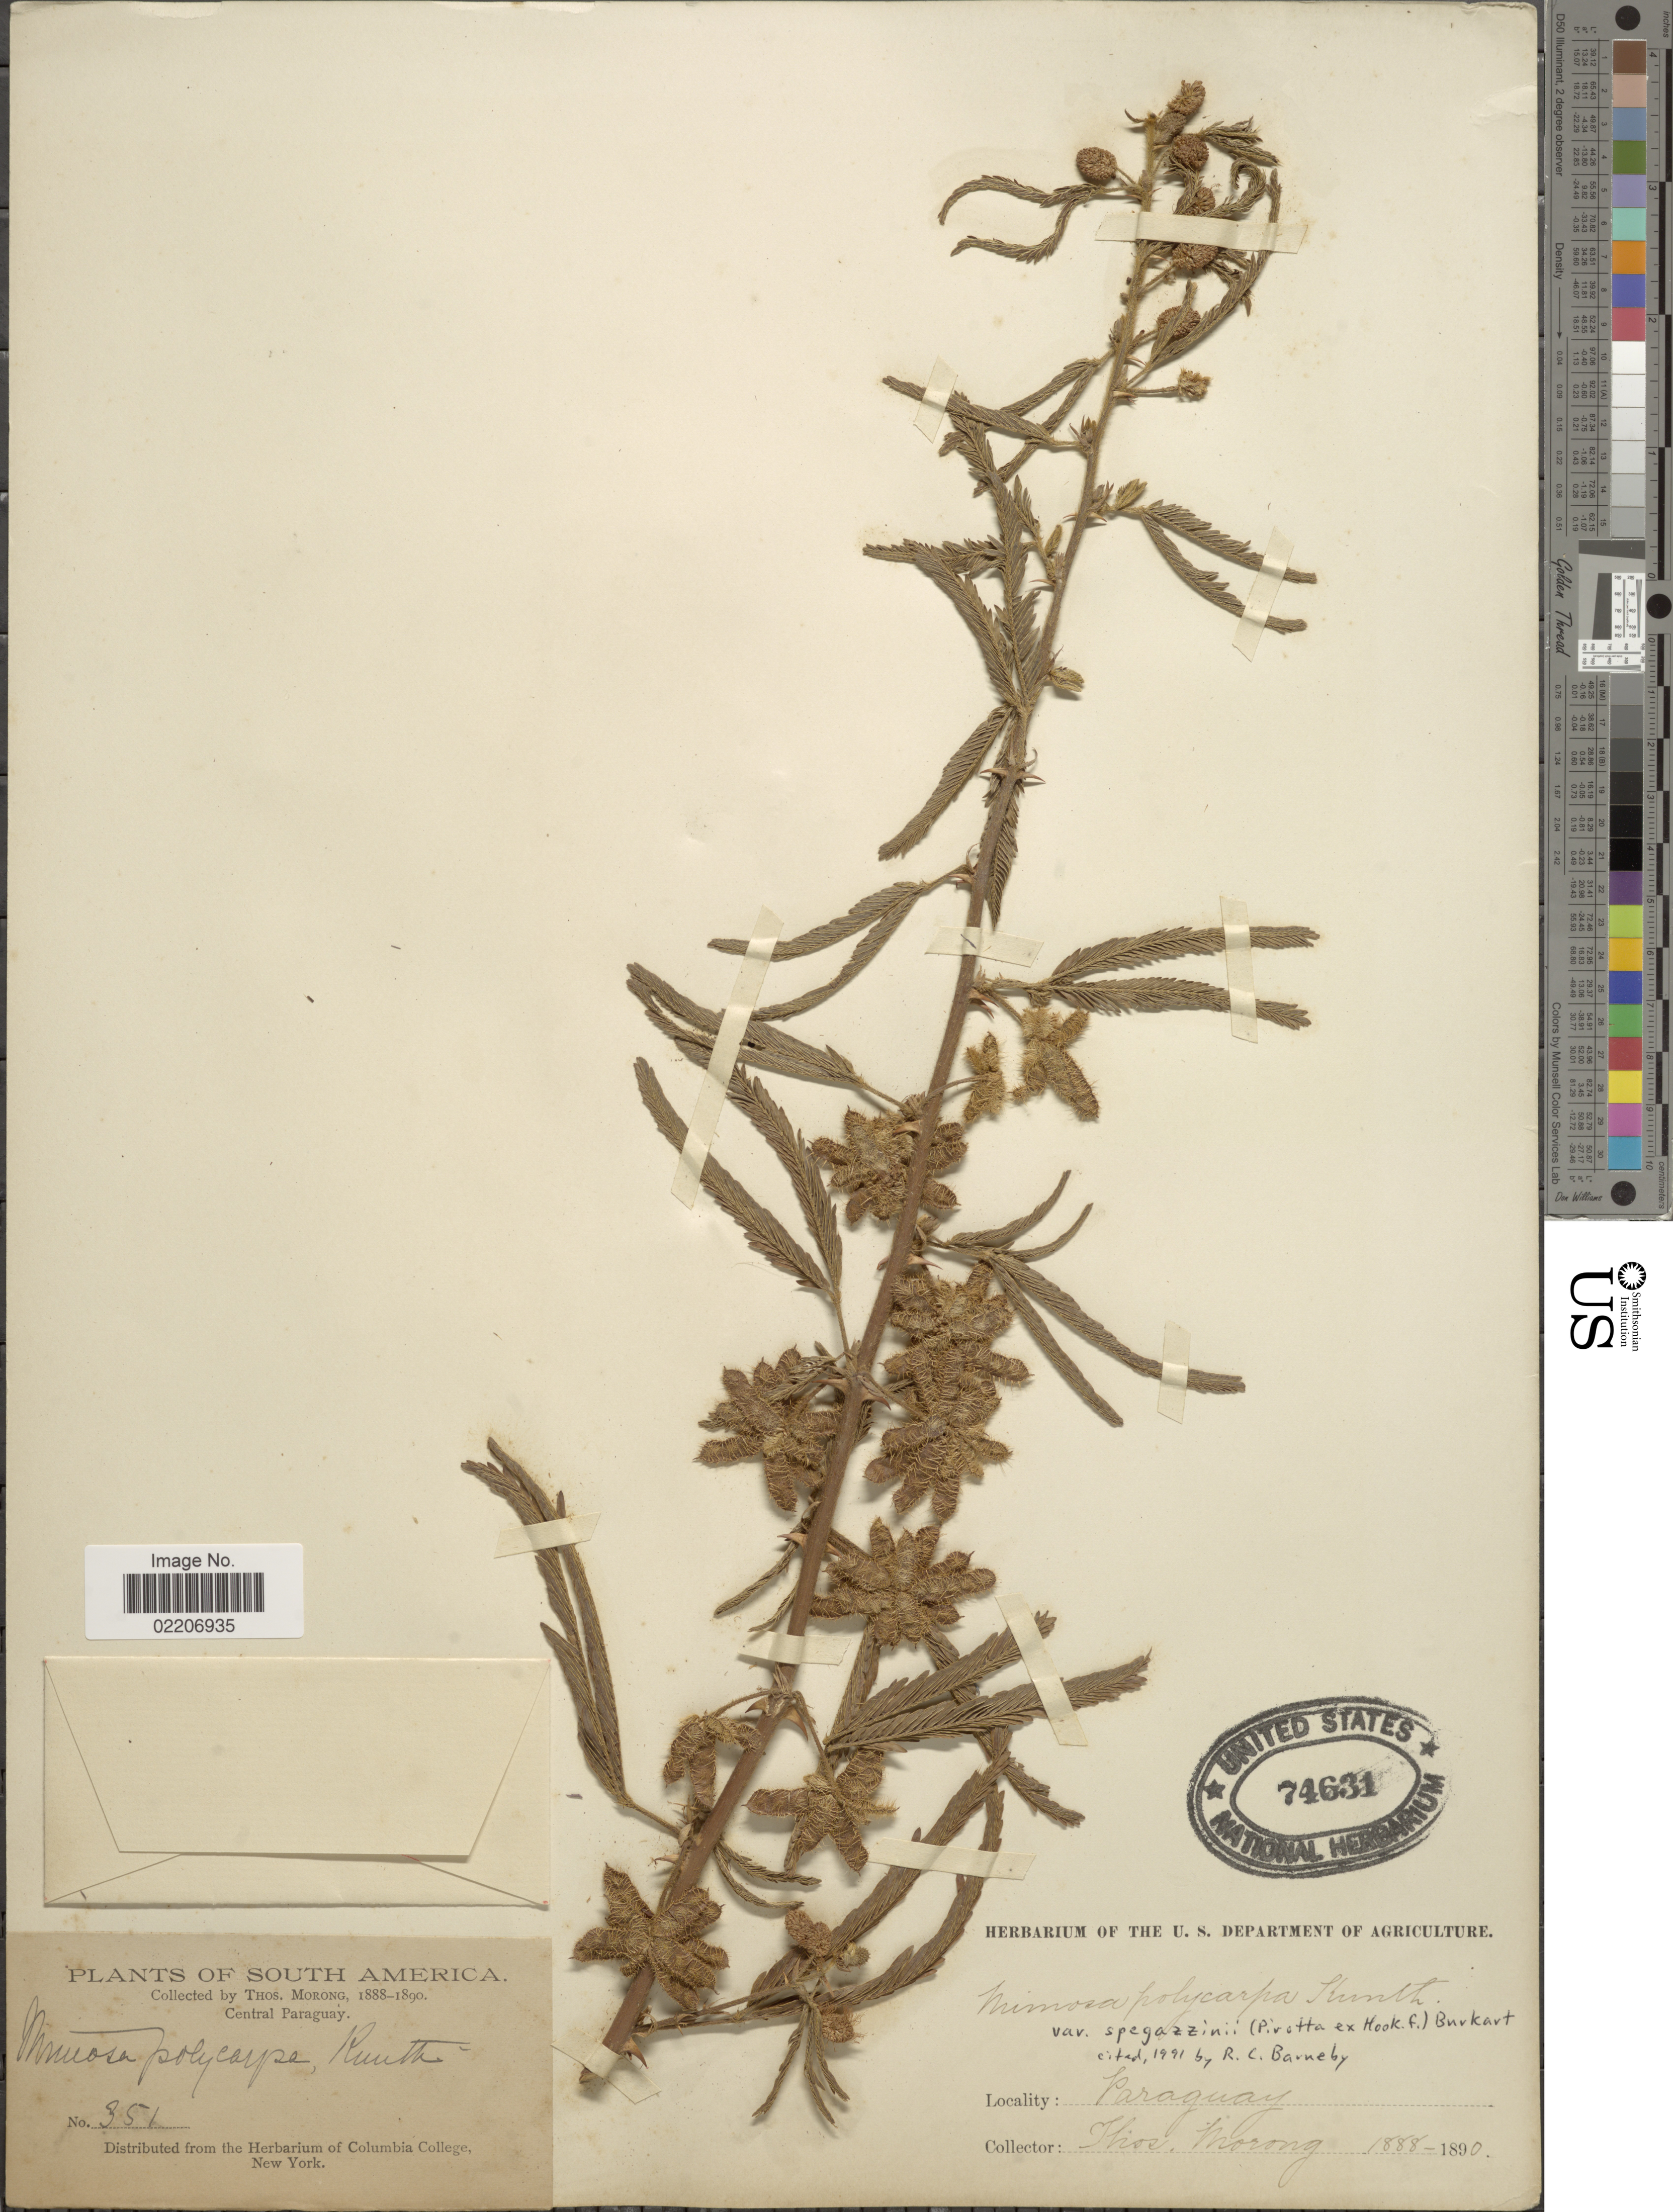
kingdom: Plantae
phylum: Tracheophyta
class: Magnoliopsida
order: Fabales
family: Fabaceae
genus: Mimosa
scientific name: Mimosa polycarpa var. spegazzinii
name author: (Pirotta) Burkart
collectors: ex herb. T. Morong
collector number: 351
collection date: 1888/1890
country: Paraguay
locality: South America, Central Paraguay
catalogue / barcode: US 74631